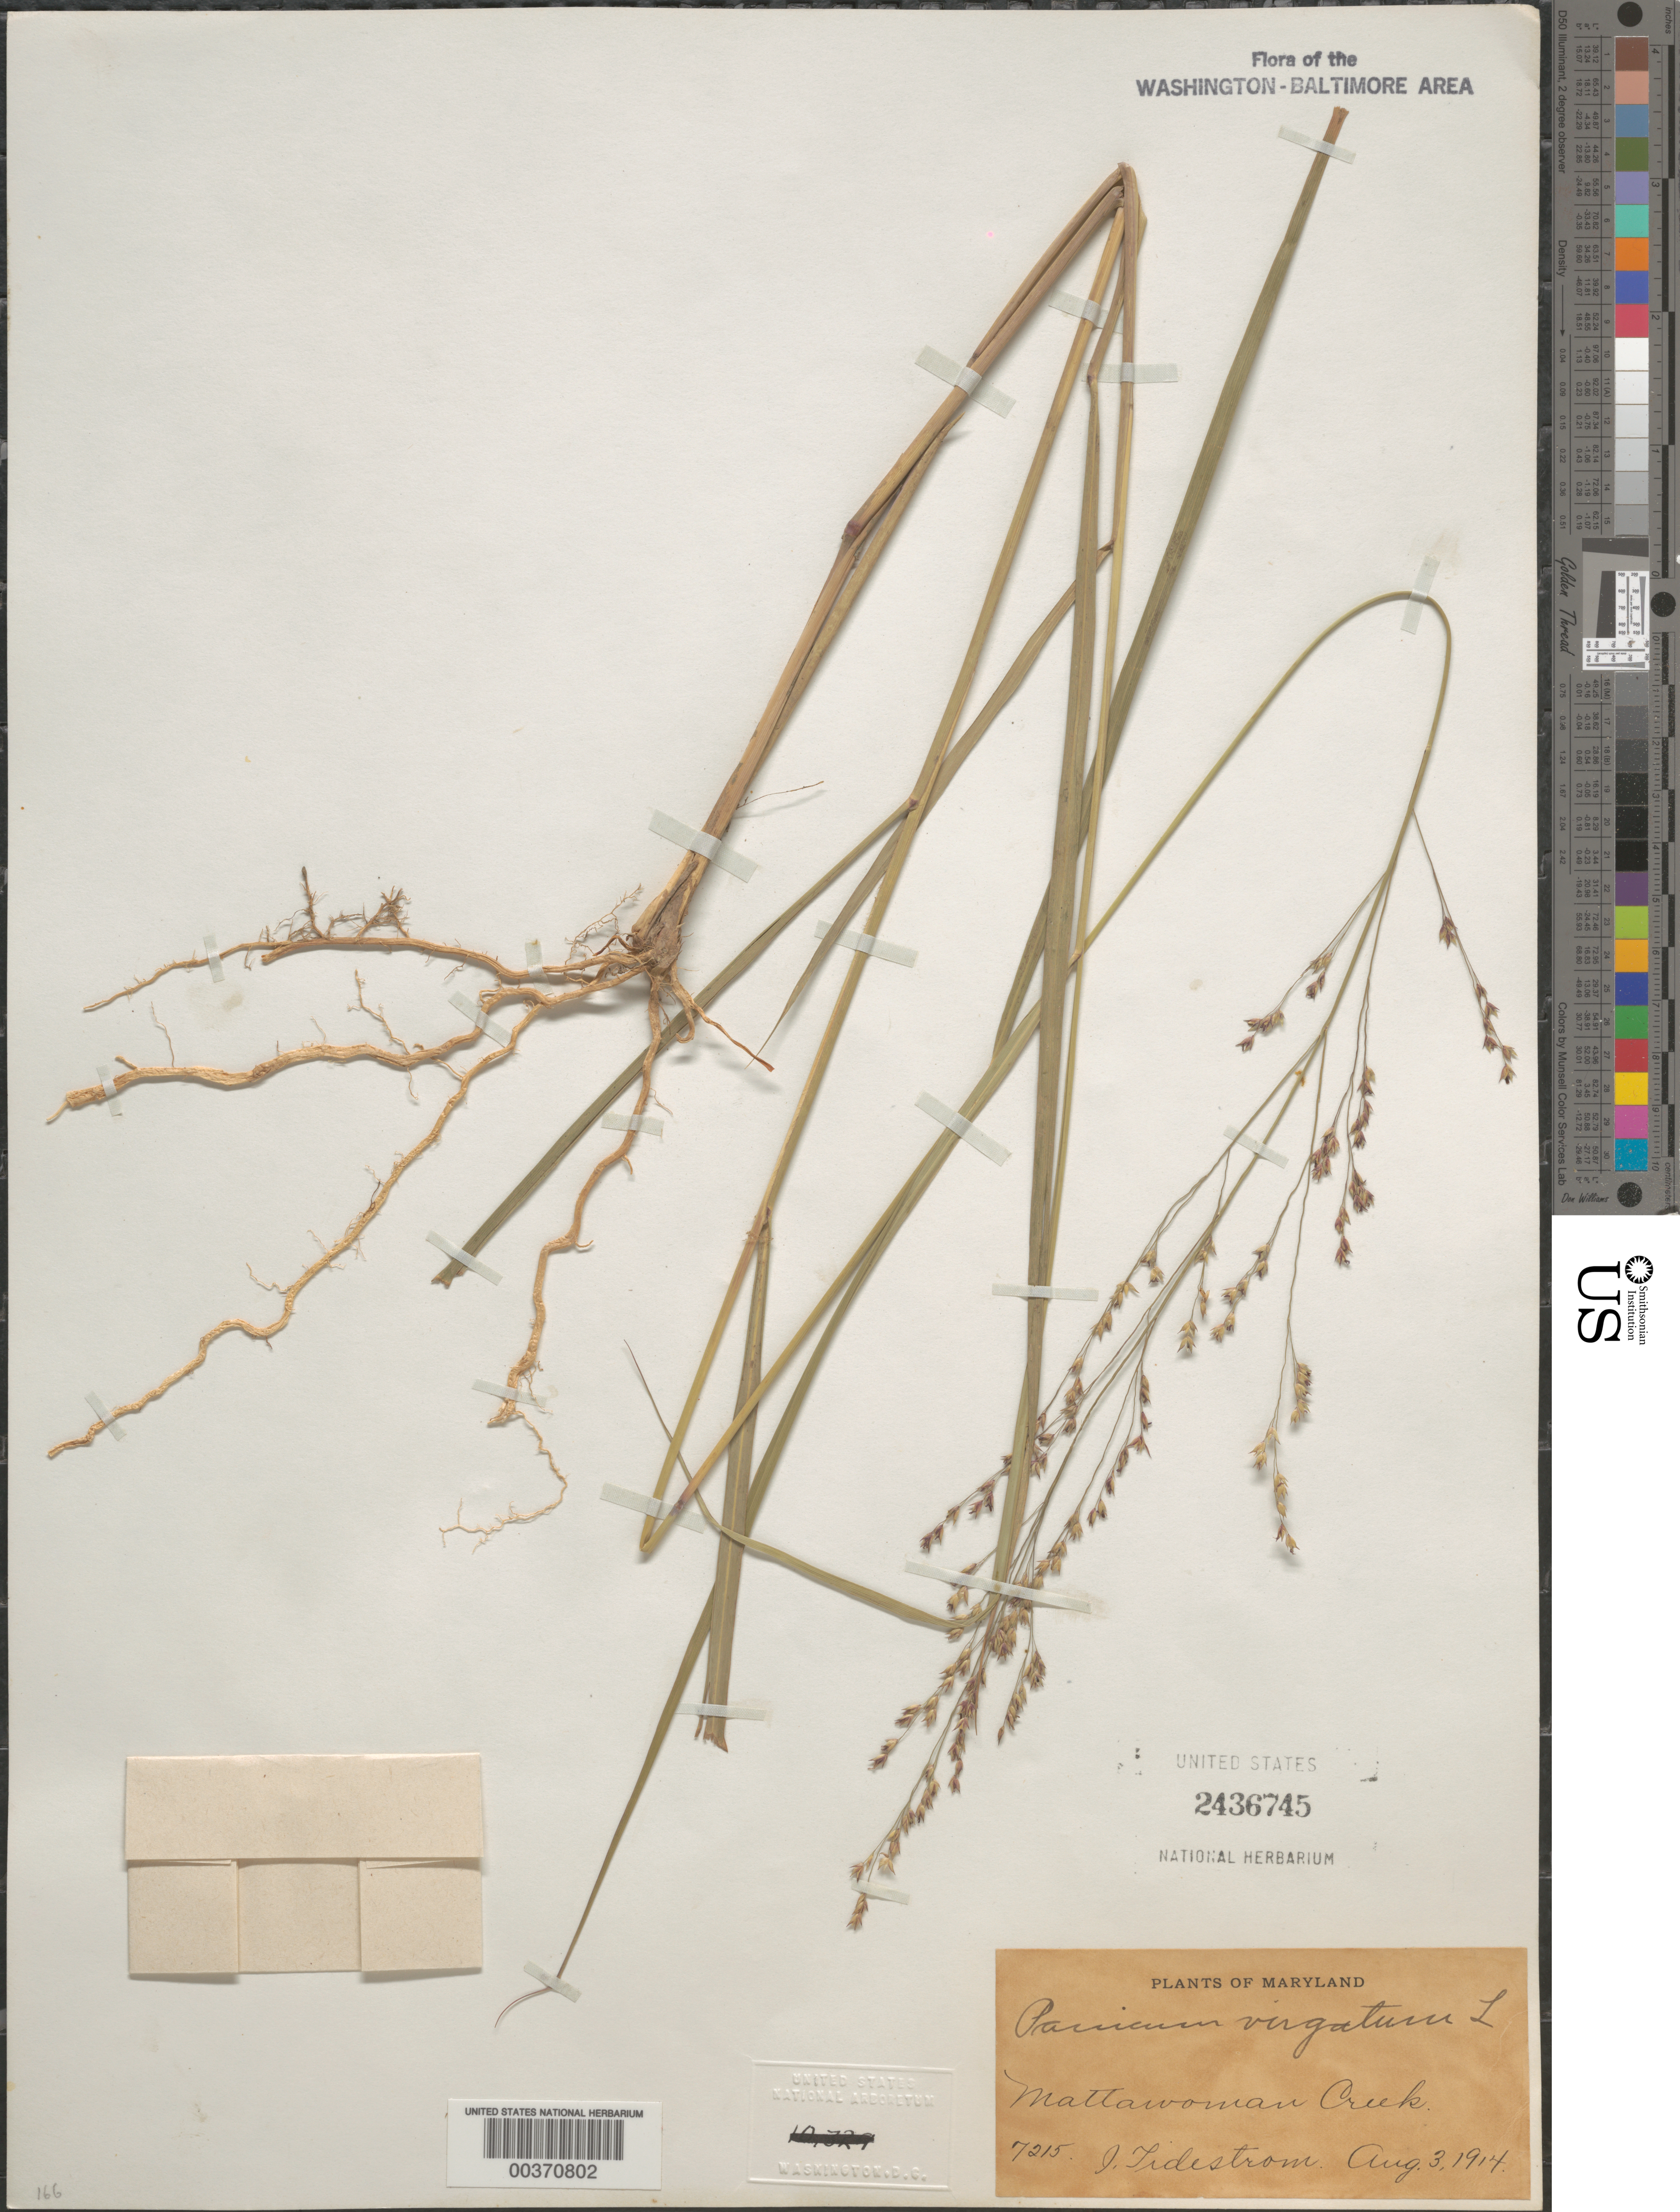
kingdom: Plantae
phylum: Tracheophyta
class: Liliopsida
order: Poales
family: Poaceae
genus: Panicum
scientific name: Panicum virgatum var. cubense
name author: Griseb.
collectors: I. F. Tidestrom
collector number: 7215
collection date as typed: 03 Aug 1914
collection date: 1914-08-03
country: United States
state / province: Maryland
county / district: Charles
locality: Mattawoman Creek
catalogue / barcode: US 2436745